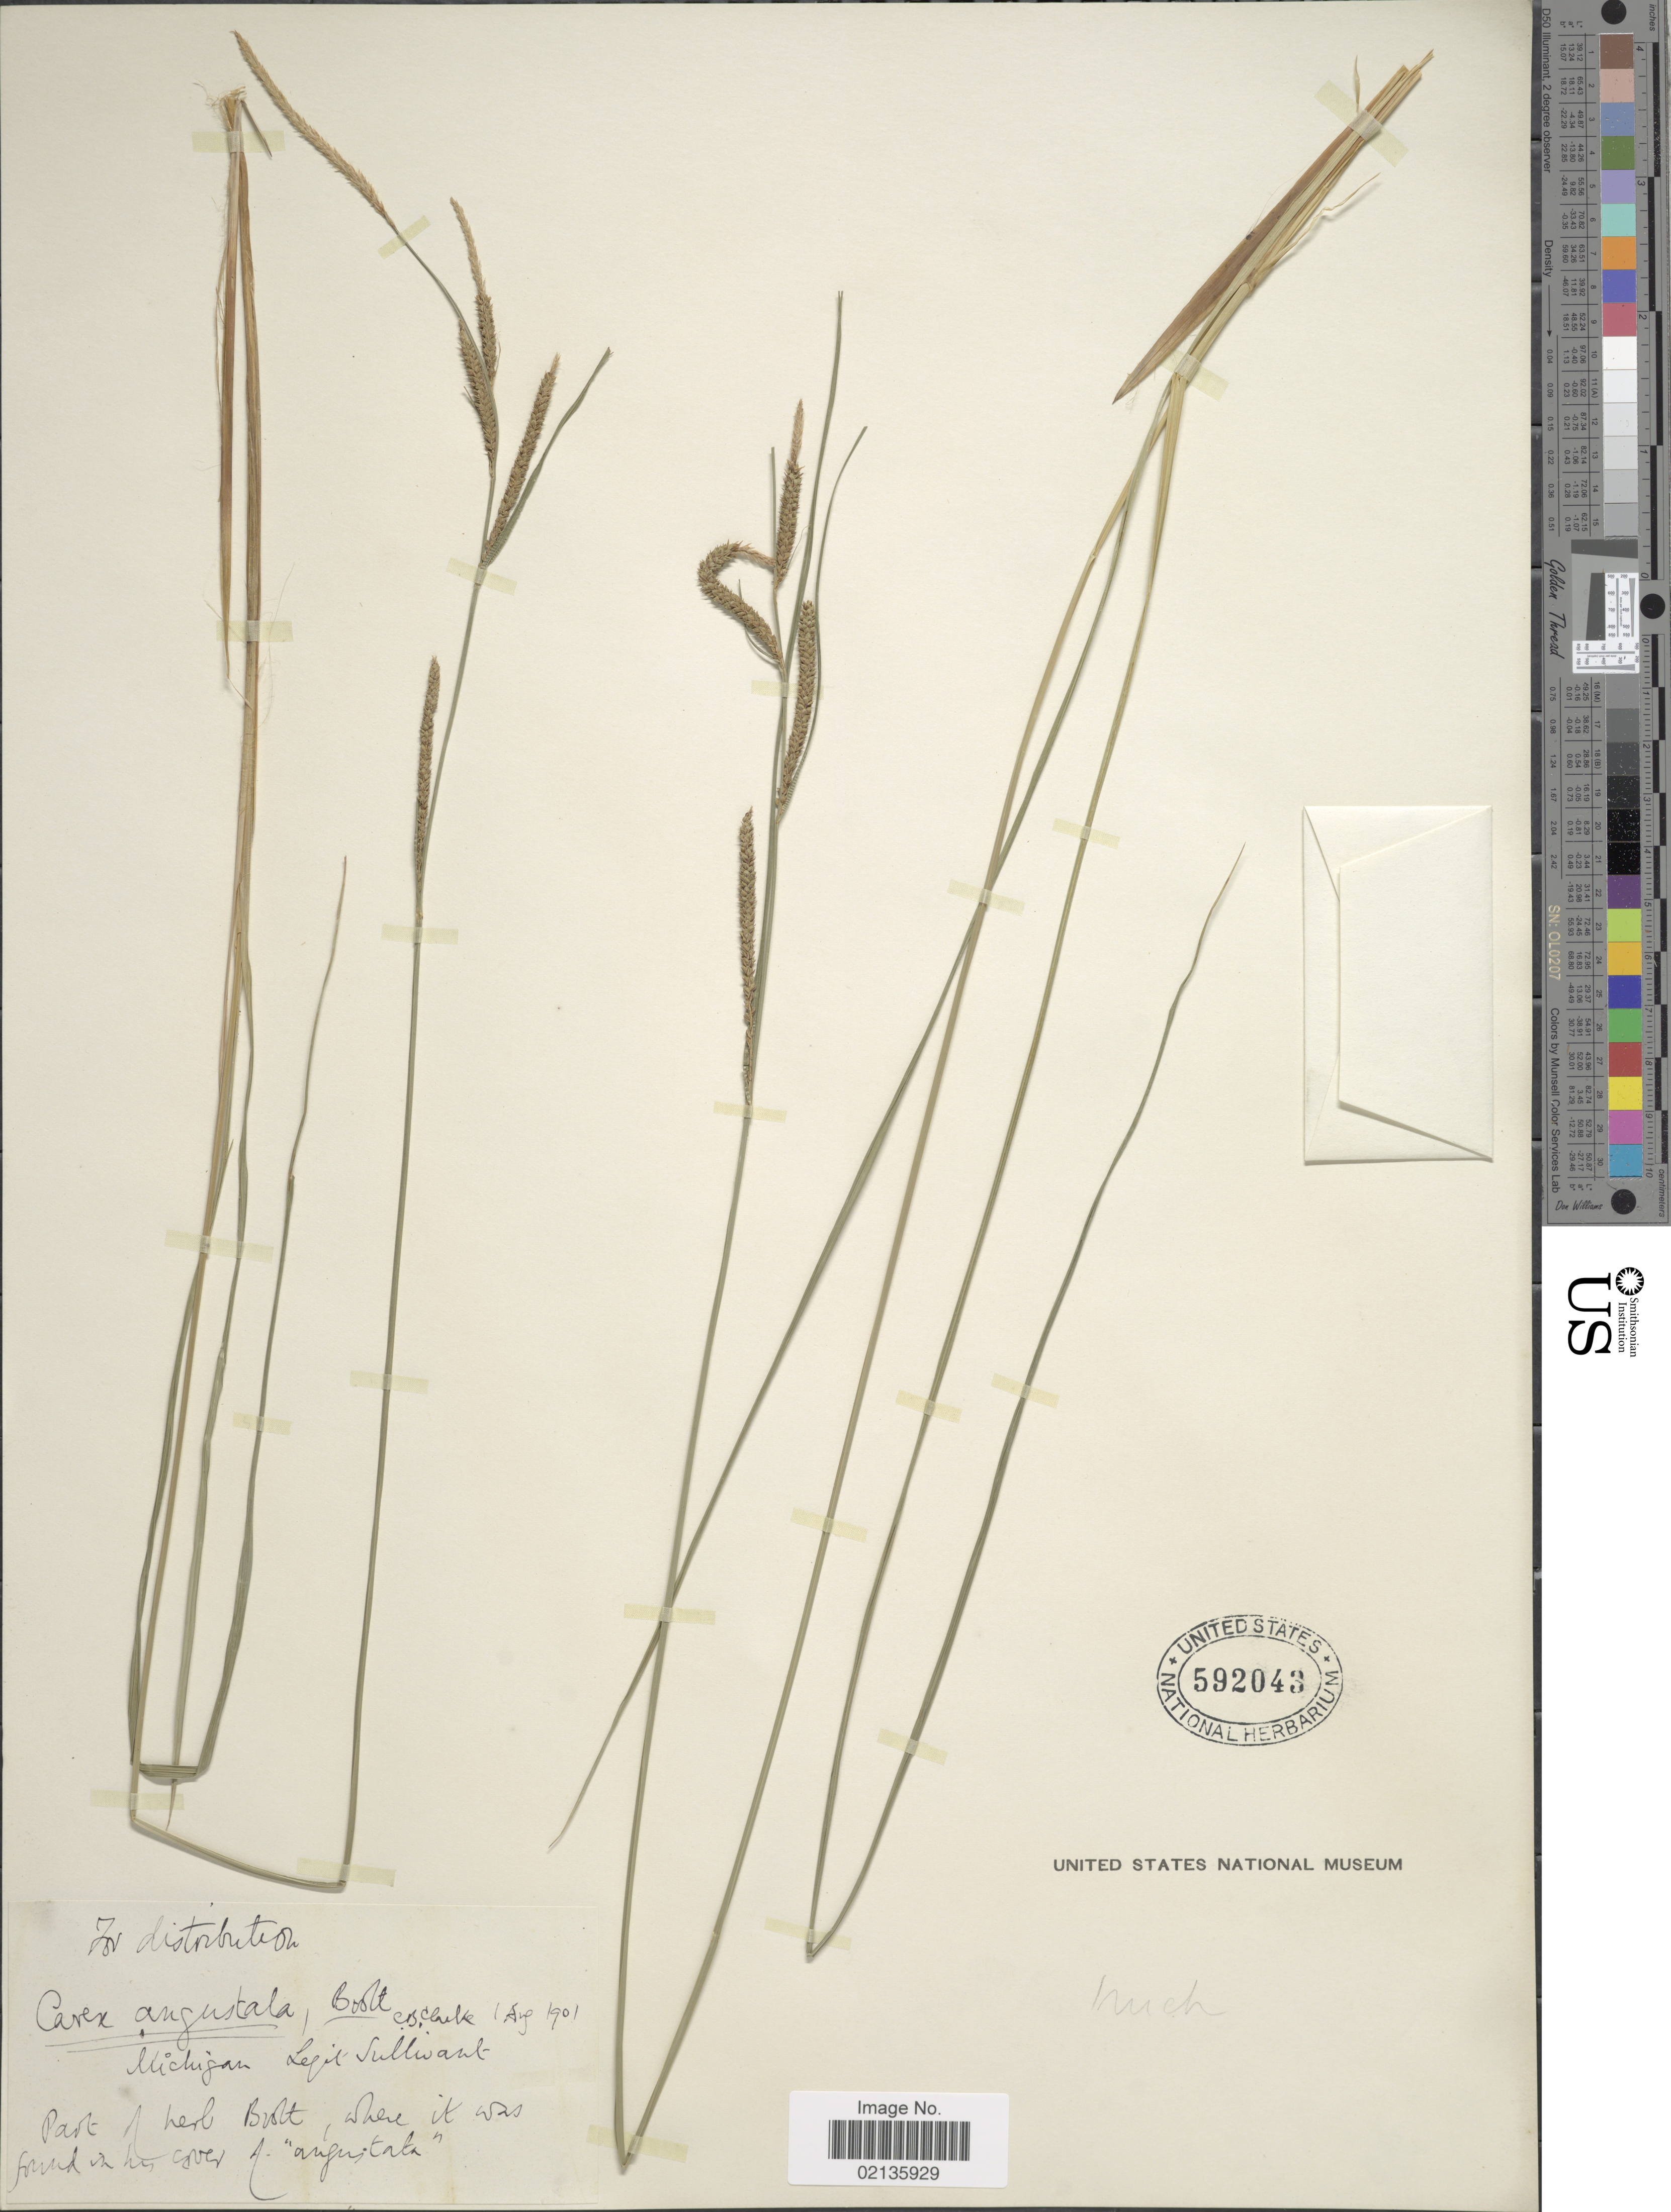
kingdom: Plantae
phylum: Tracheophyta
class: Liliopsida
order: Poales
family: Cyperaceae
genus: Carex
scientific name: Carex stricta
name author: Lam.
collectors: Sullivant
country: United States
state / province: Michigan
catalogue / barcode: US 592043